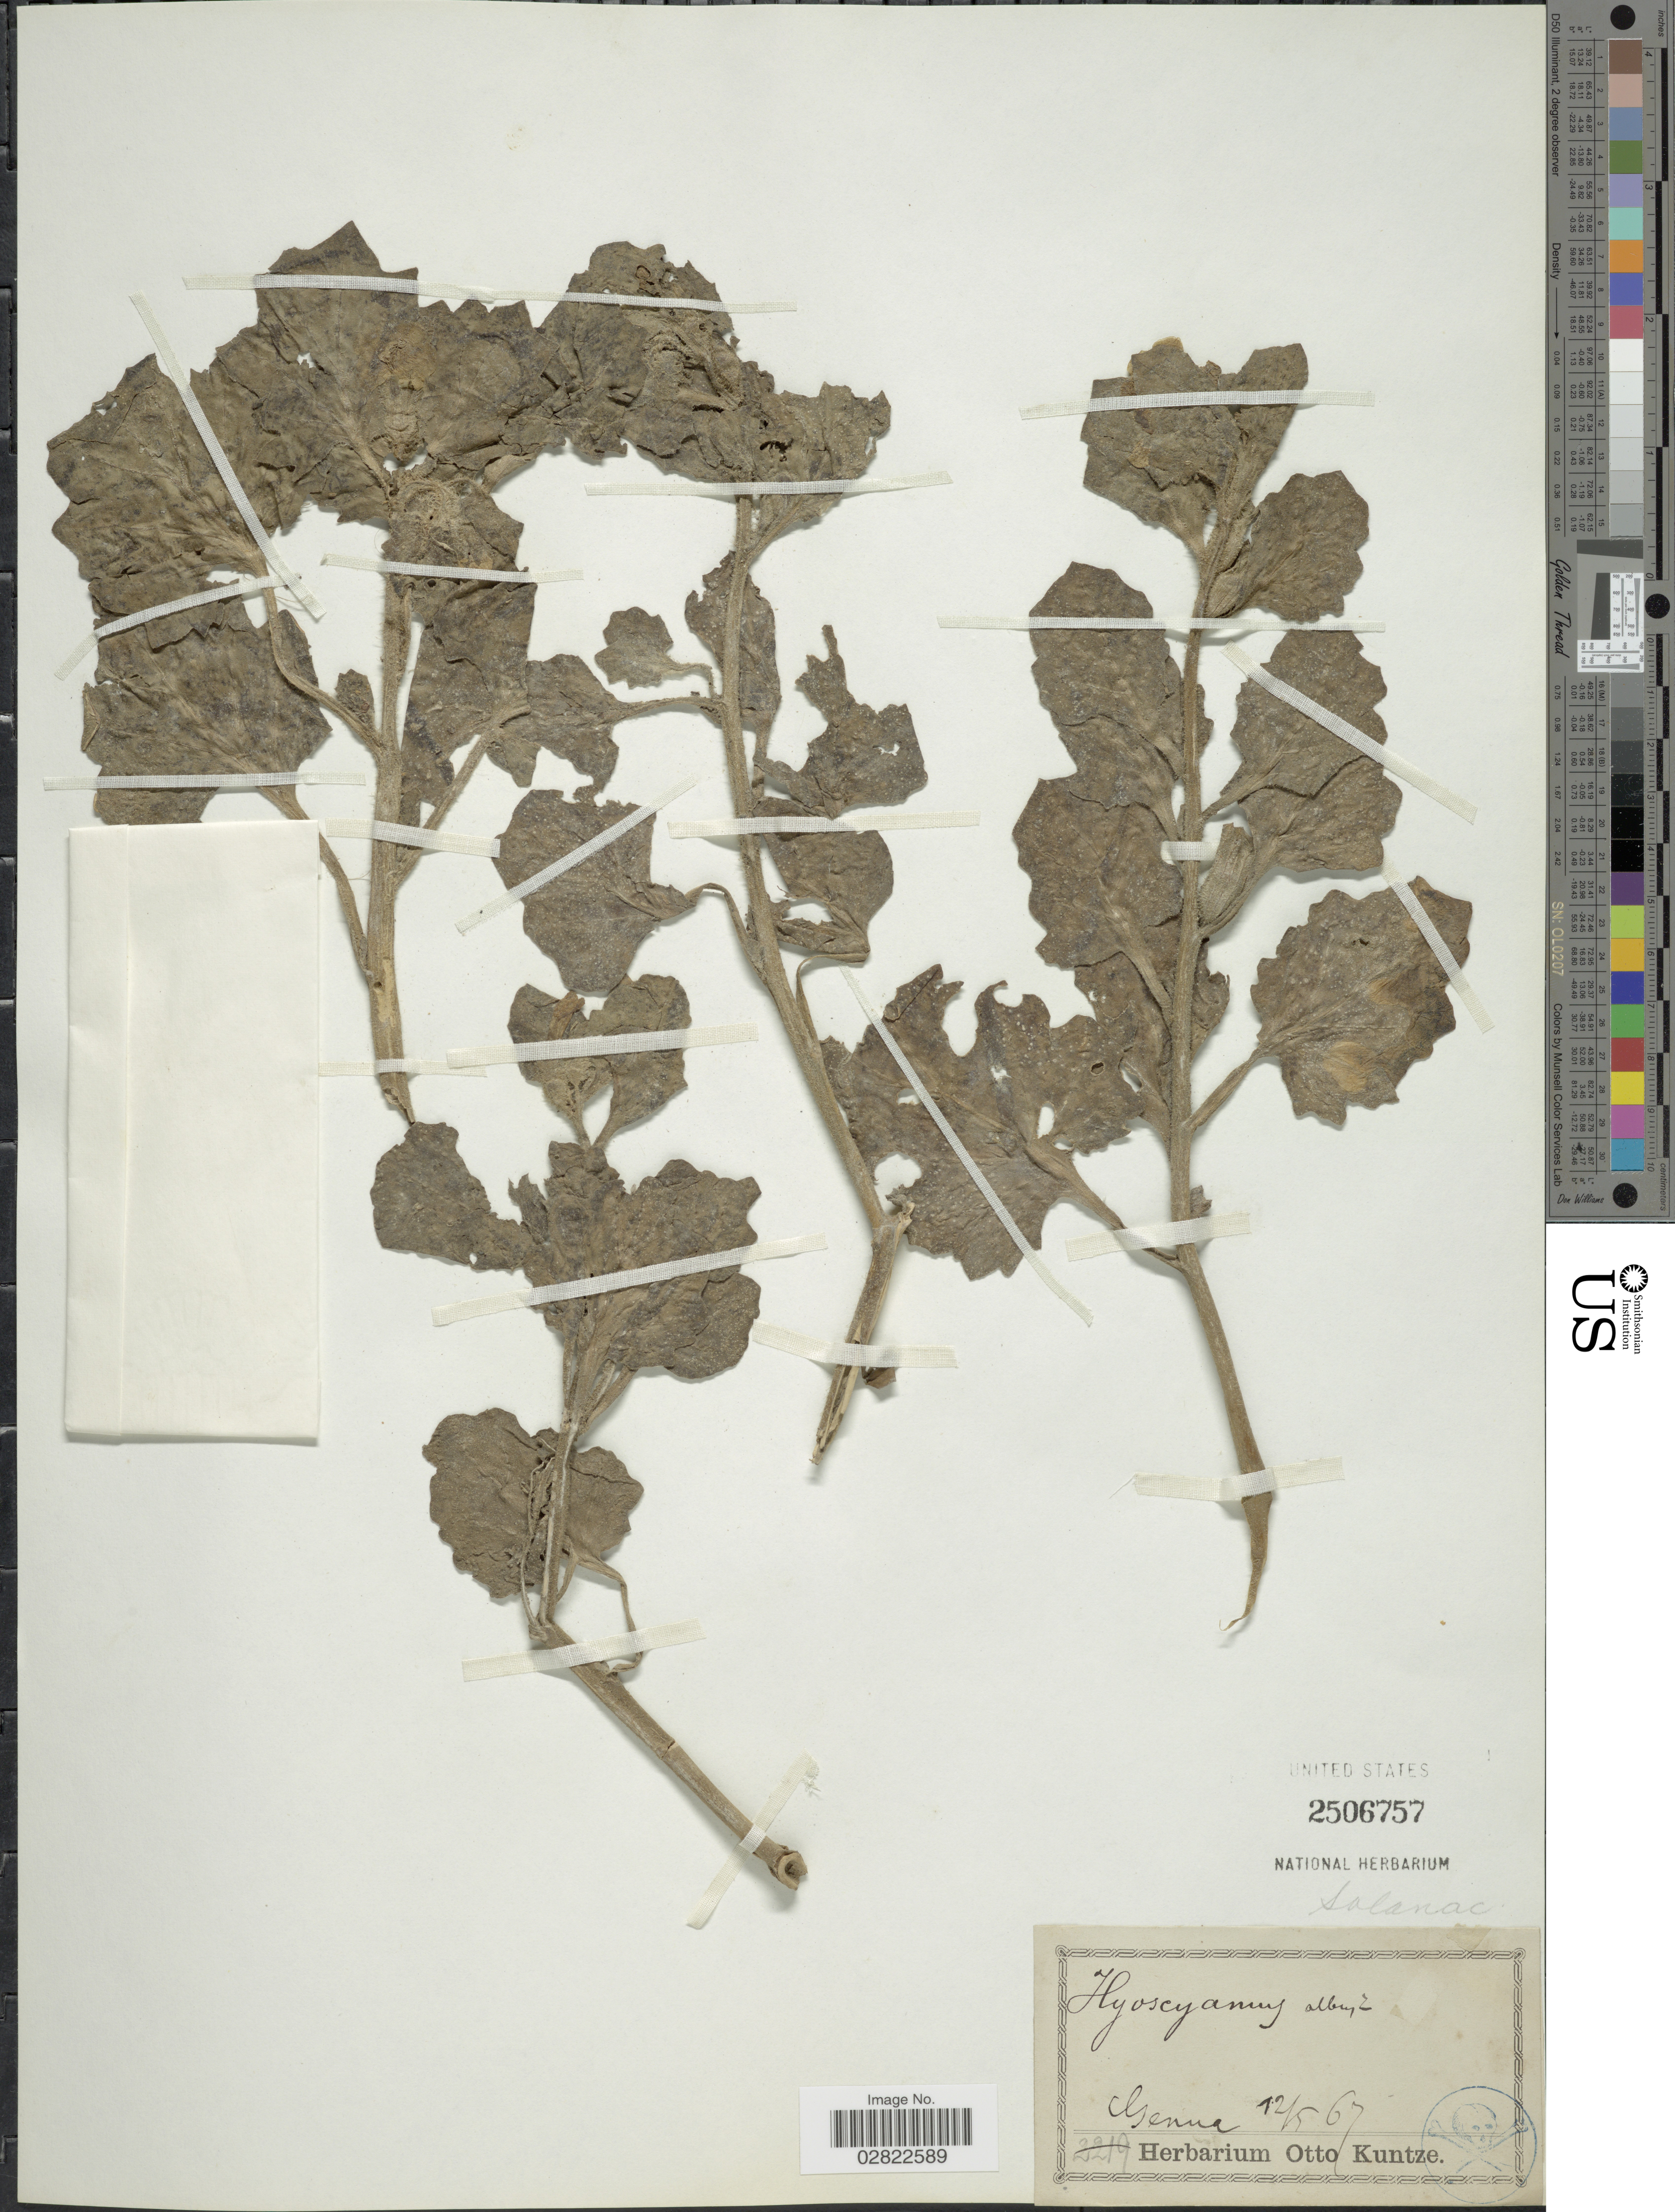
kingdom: Plantae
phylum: Tracheophyta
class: Magnoliopsida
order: Solanales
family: Solanaceae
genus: Hyoscyamus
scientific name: Hyoscyamus albus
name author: L.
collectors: ex Herb. O. Kuntze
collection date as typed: Transcribed d/m/y: 12/5/67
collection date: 1867-05-12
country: Italy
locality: Genua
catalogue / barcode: US 2506757